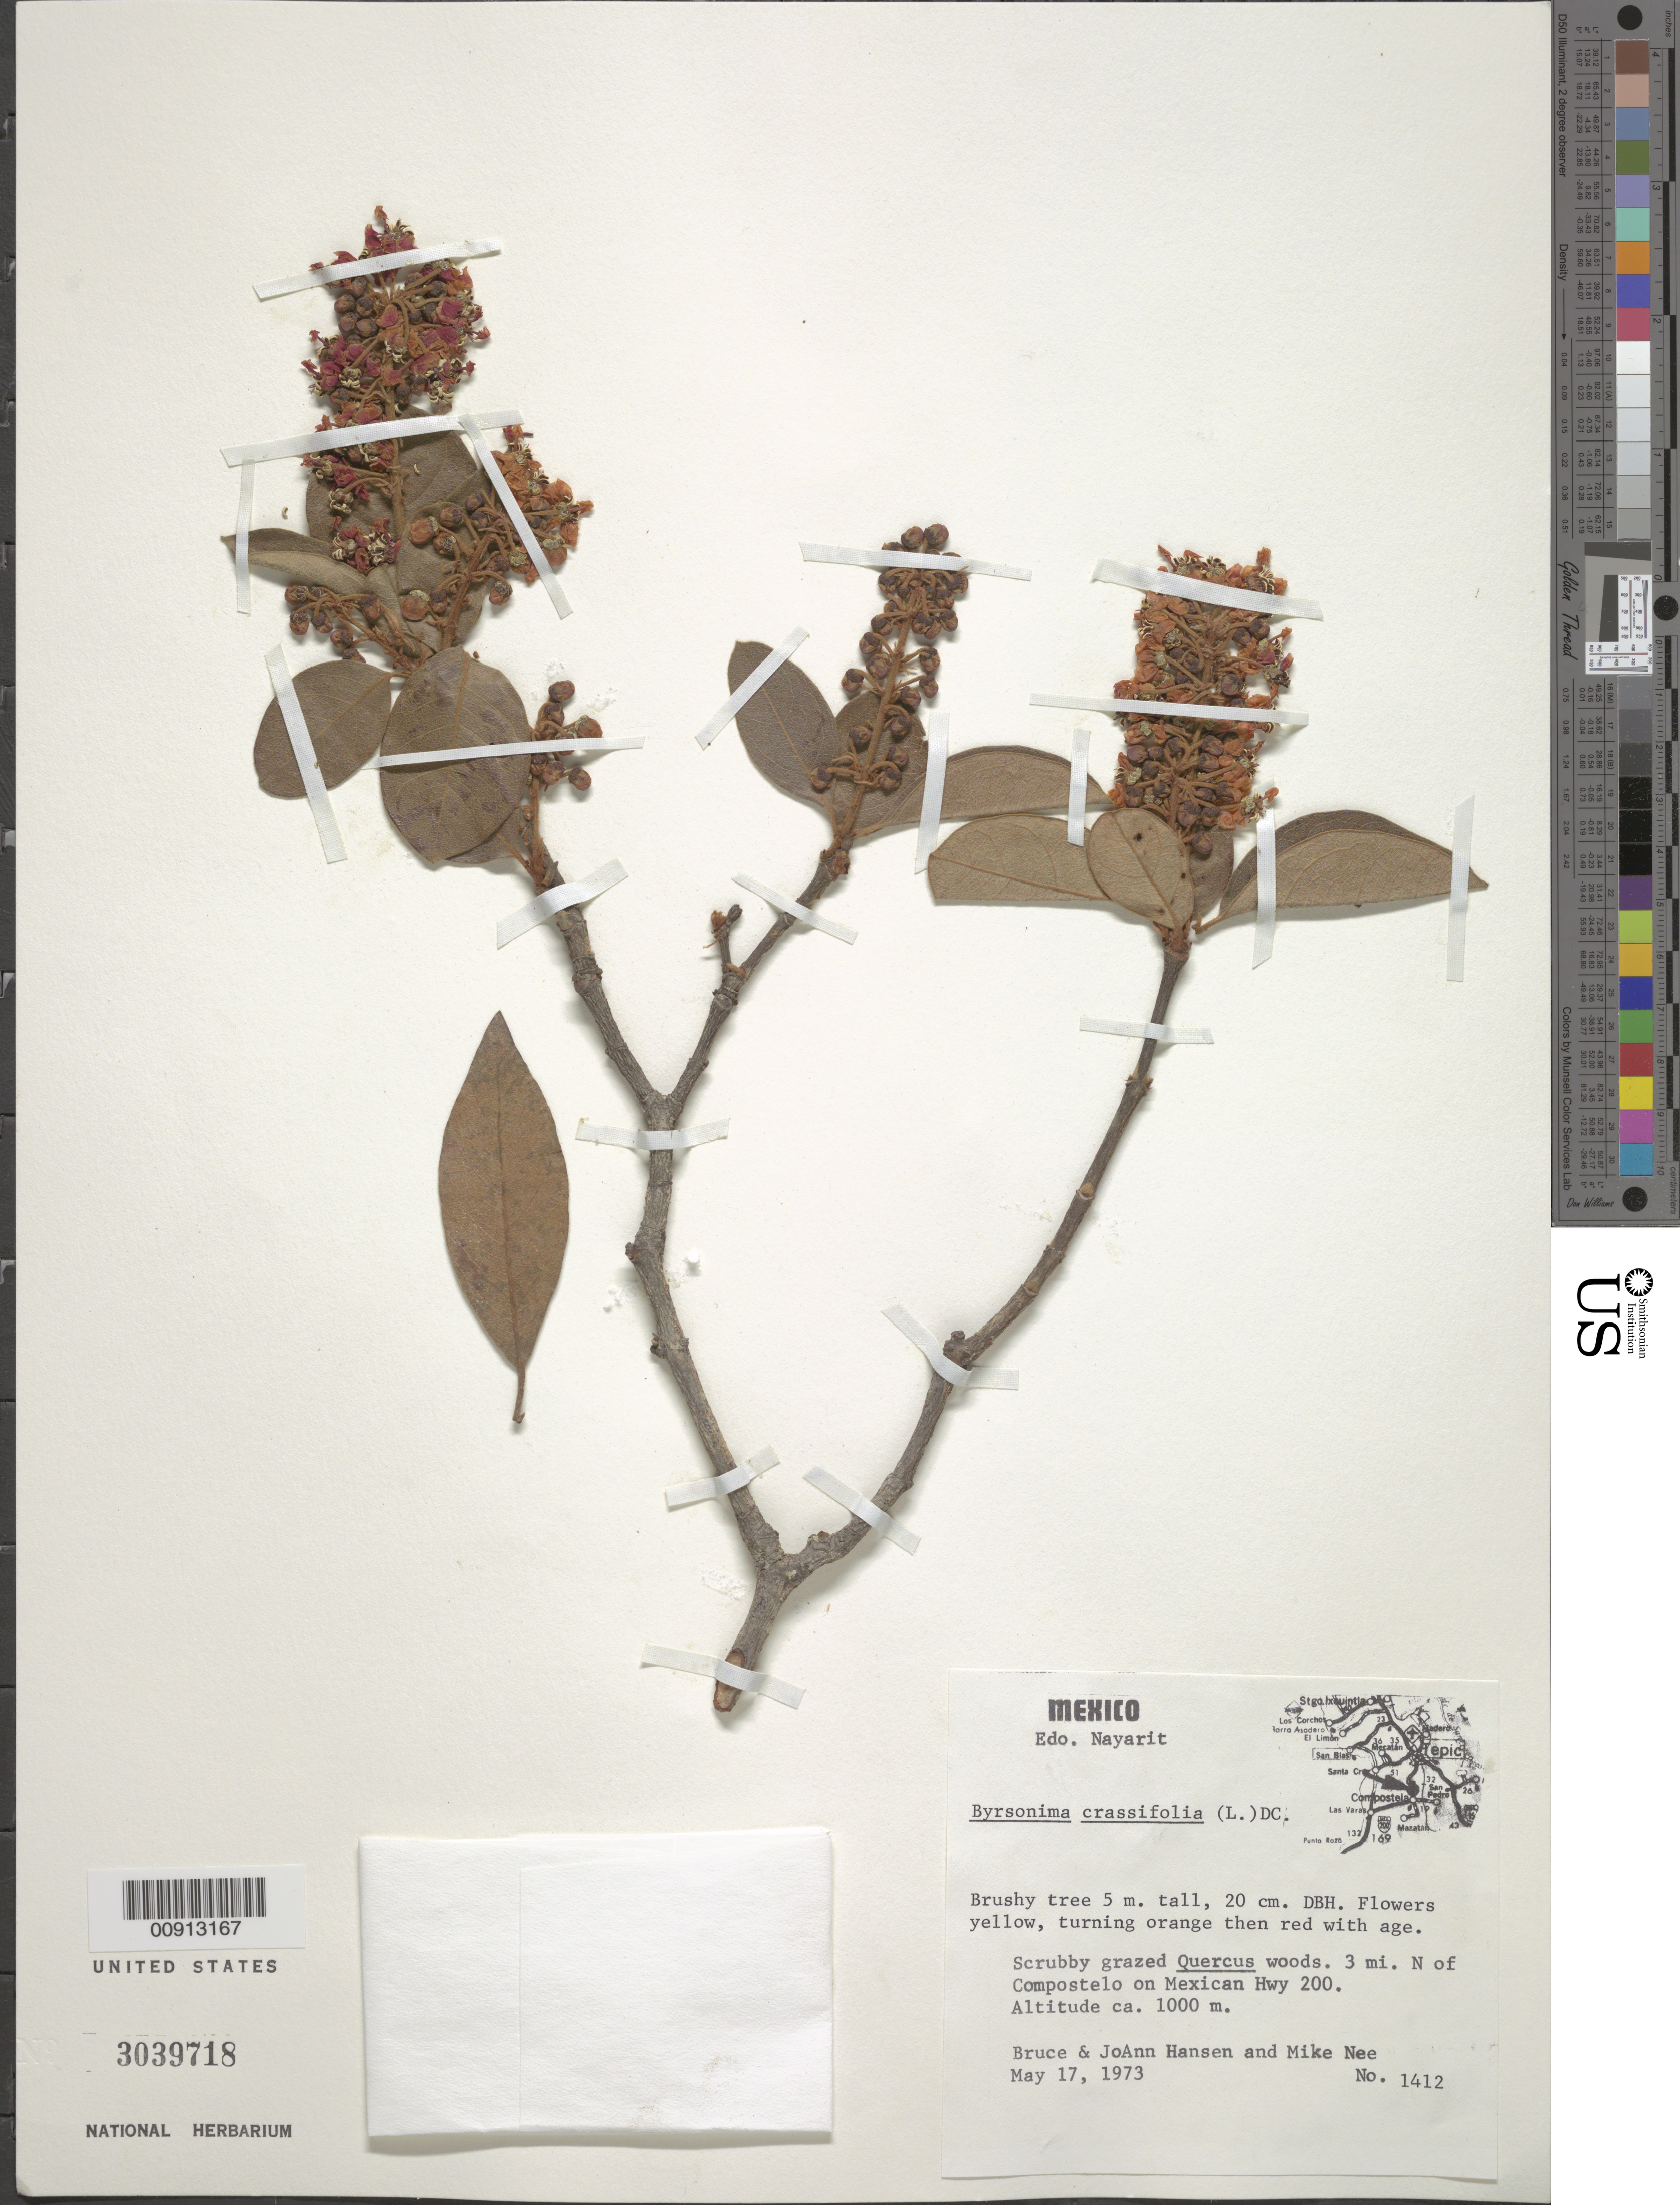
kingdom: Plantae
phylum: Tracheophyta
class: Magnoliopsida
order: Malpighiales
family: Malpighiaceae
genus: Byrsonima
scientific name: Byrsonima crassifolia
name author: (L.) Kunth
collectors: B. Hansen, J. Hansen & M. Nee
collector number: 1412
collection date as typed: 17 May 1973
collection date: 1973-05-17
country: Mexico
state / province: Nayarit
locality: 3 mi. N of Compostelo on Mexican Hwy. 200.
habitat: Scrubby grazed Quercus woods.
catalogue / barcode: US 3039718